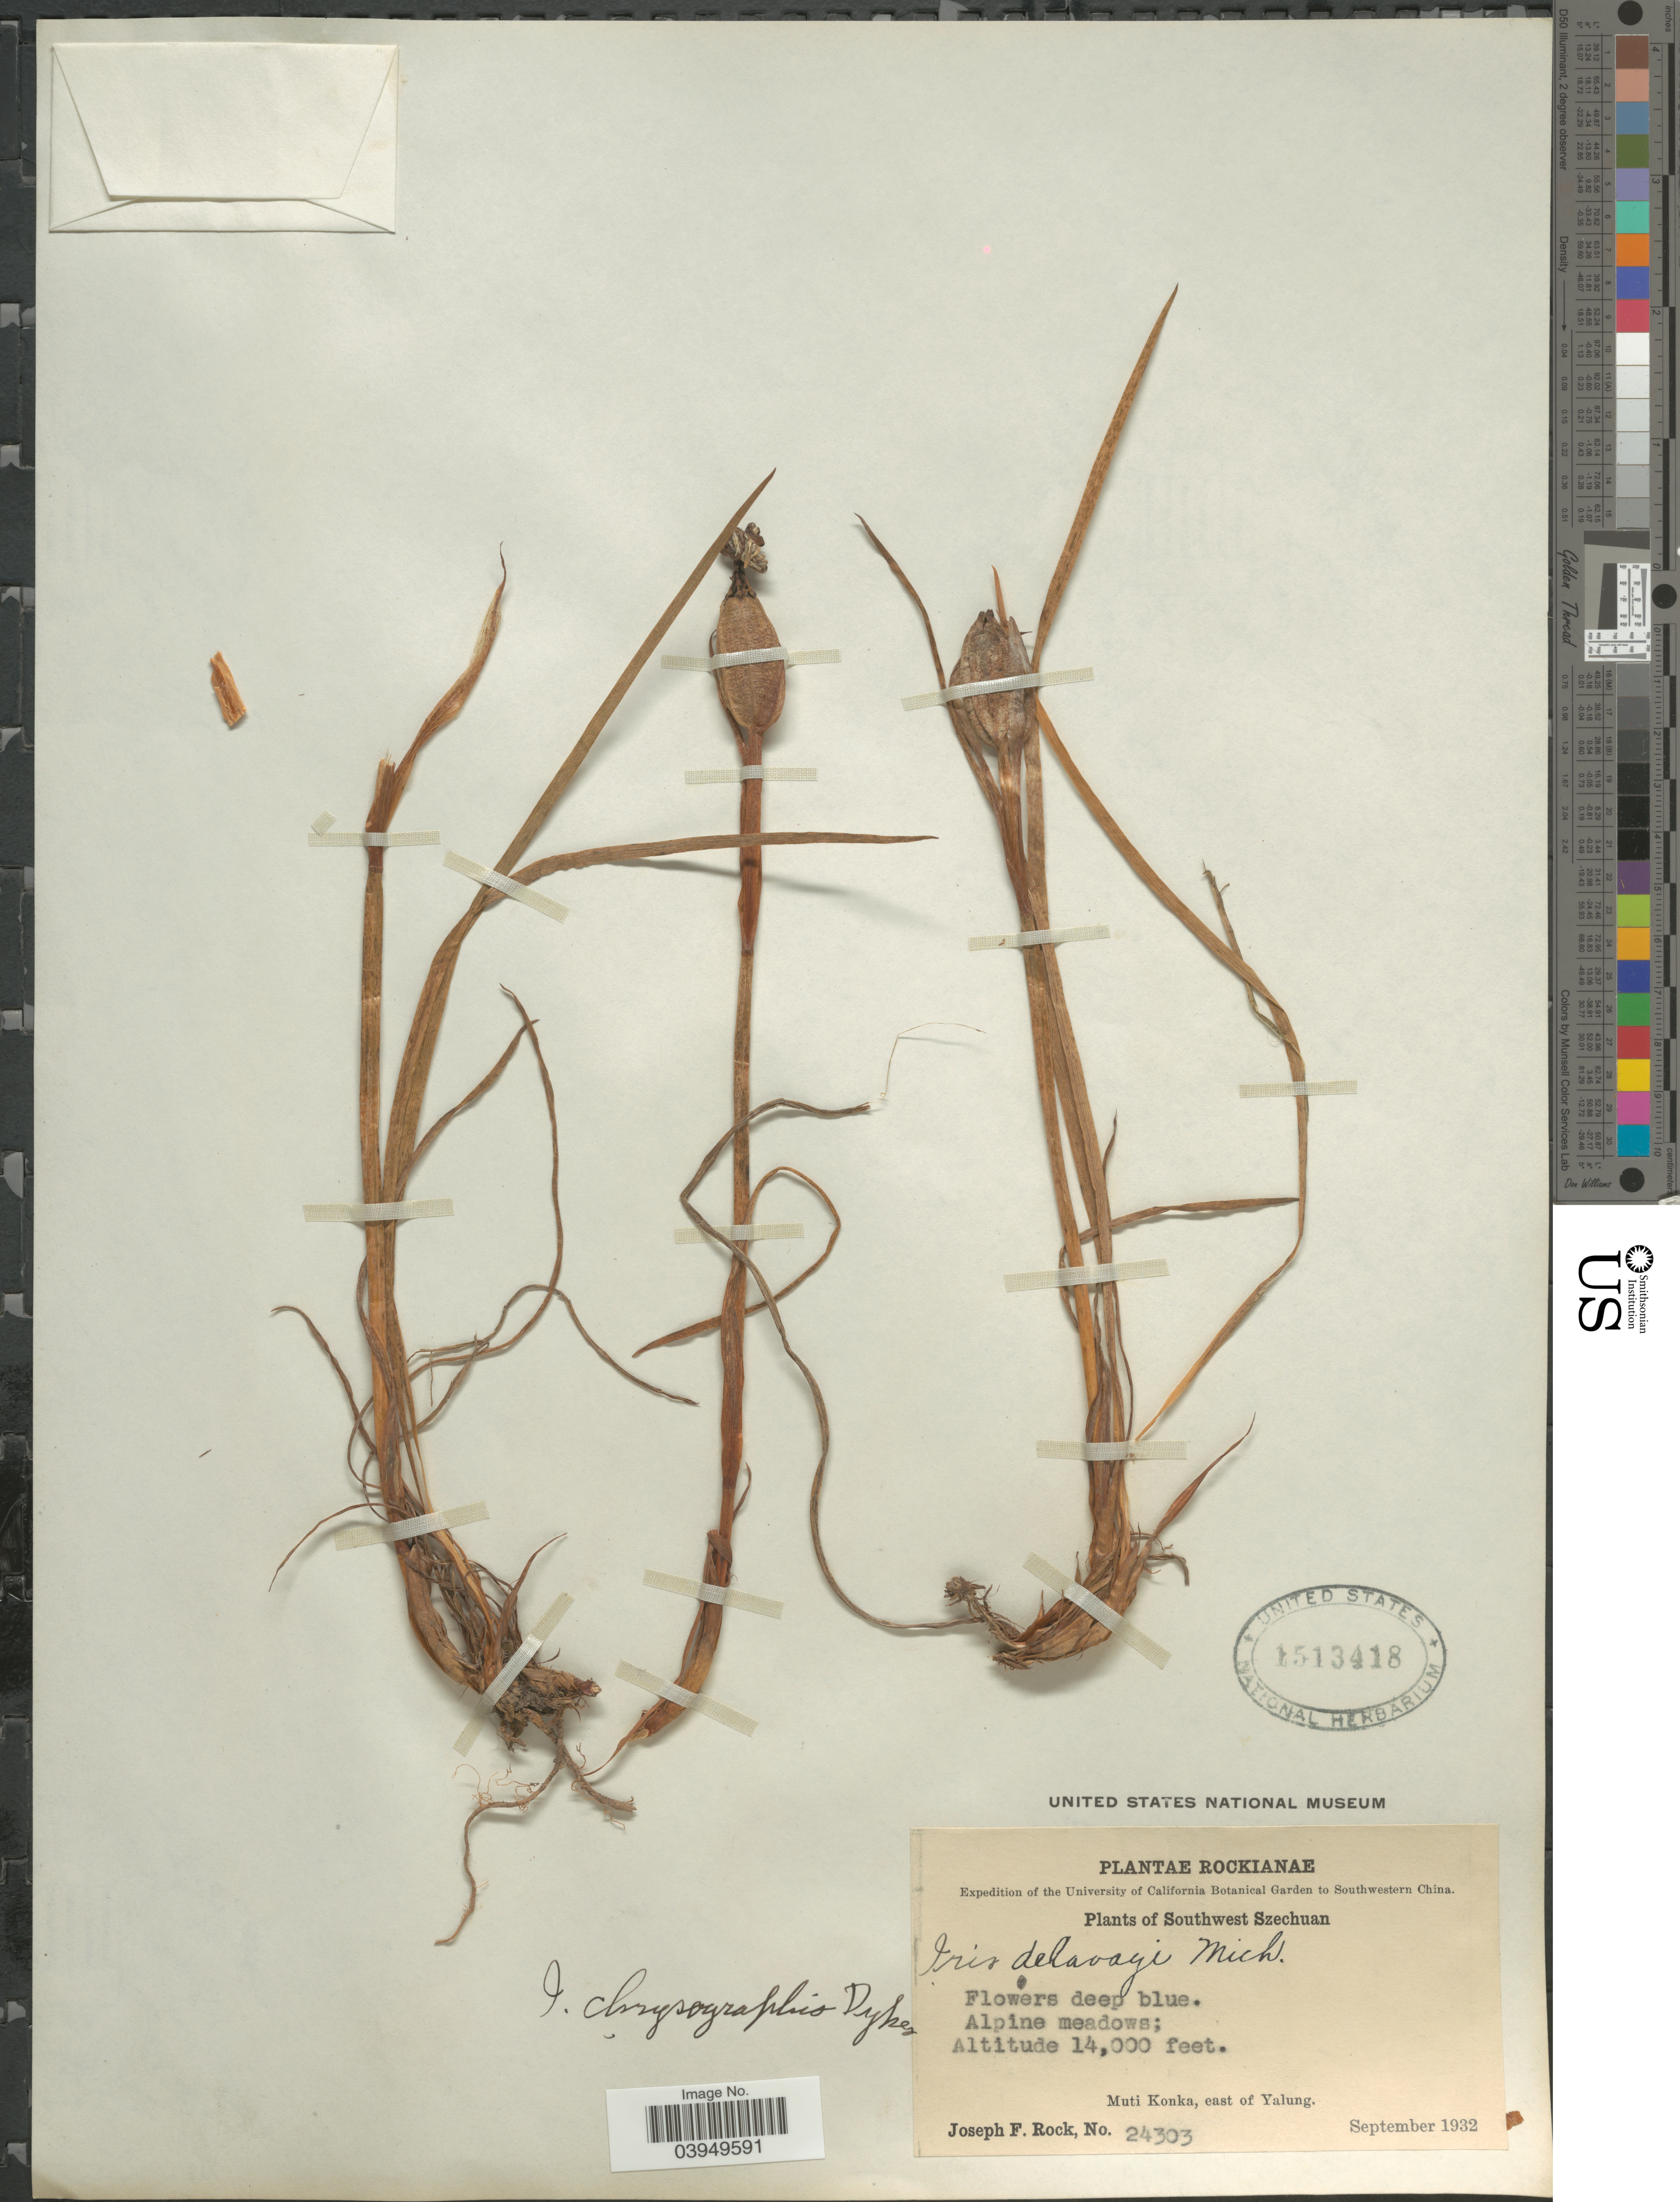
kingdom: Plantae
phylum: Tracheophyta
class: Liliopsida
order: Asparagales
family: Iridaceae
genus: Iris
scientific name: Iris chrysographes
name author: Dykes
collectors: J. F. Rock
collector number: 24303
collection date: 1932-09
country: China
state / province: Sichuan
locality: Rockianae. Southwest Szechuan. Muti Konka, east of Yalung.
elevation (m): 4267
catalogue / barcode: US 1513418